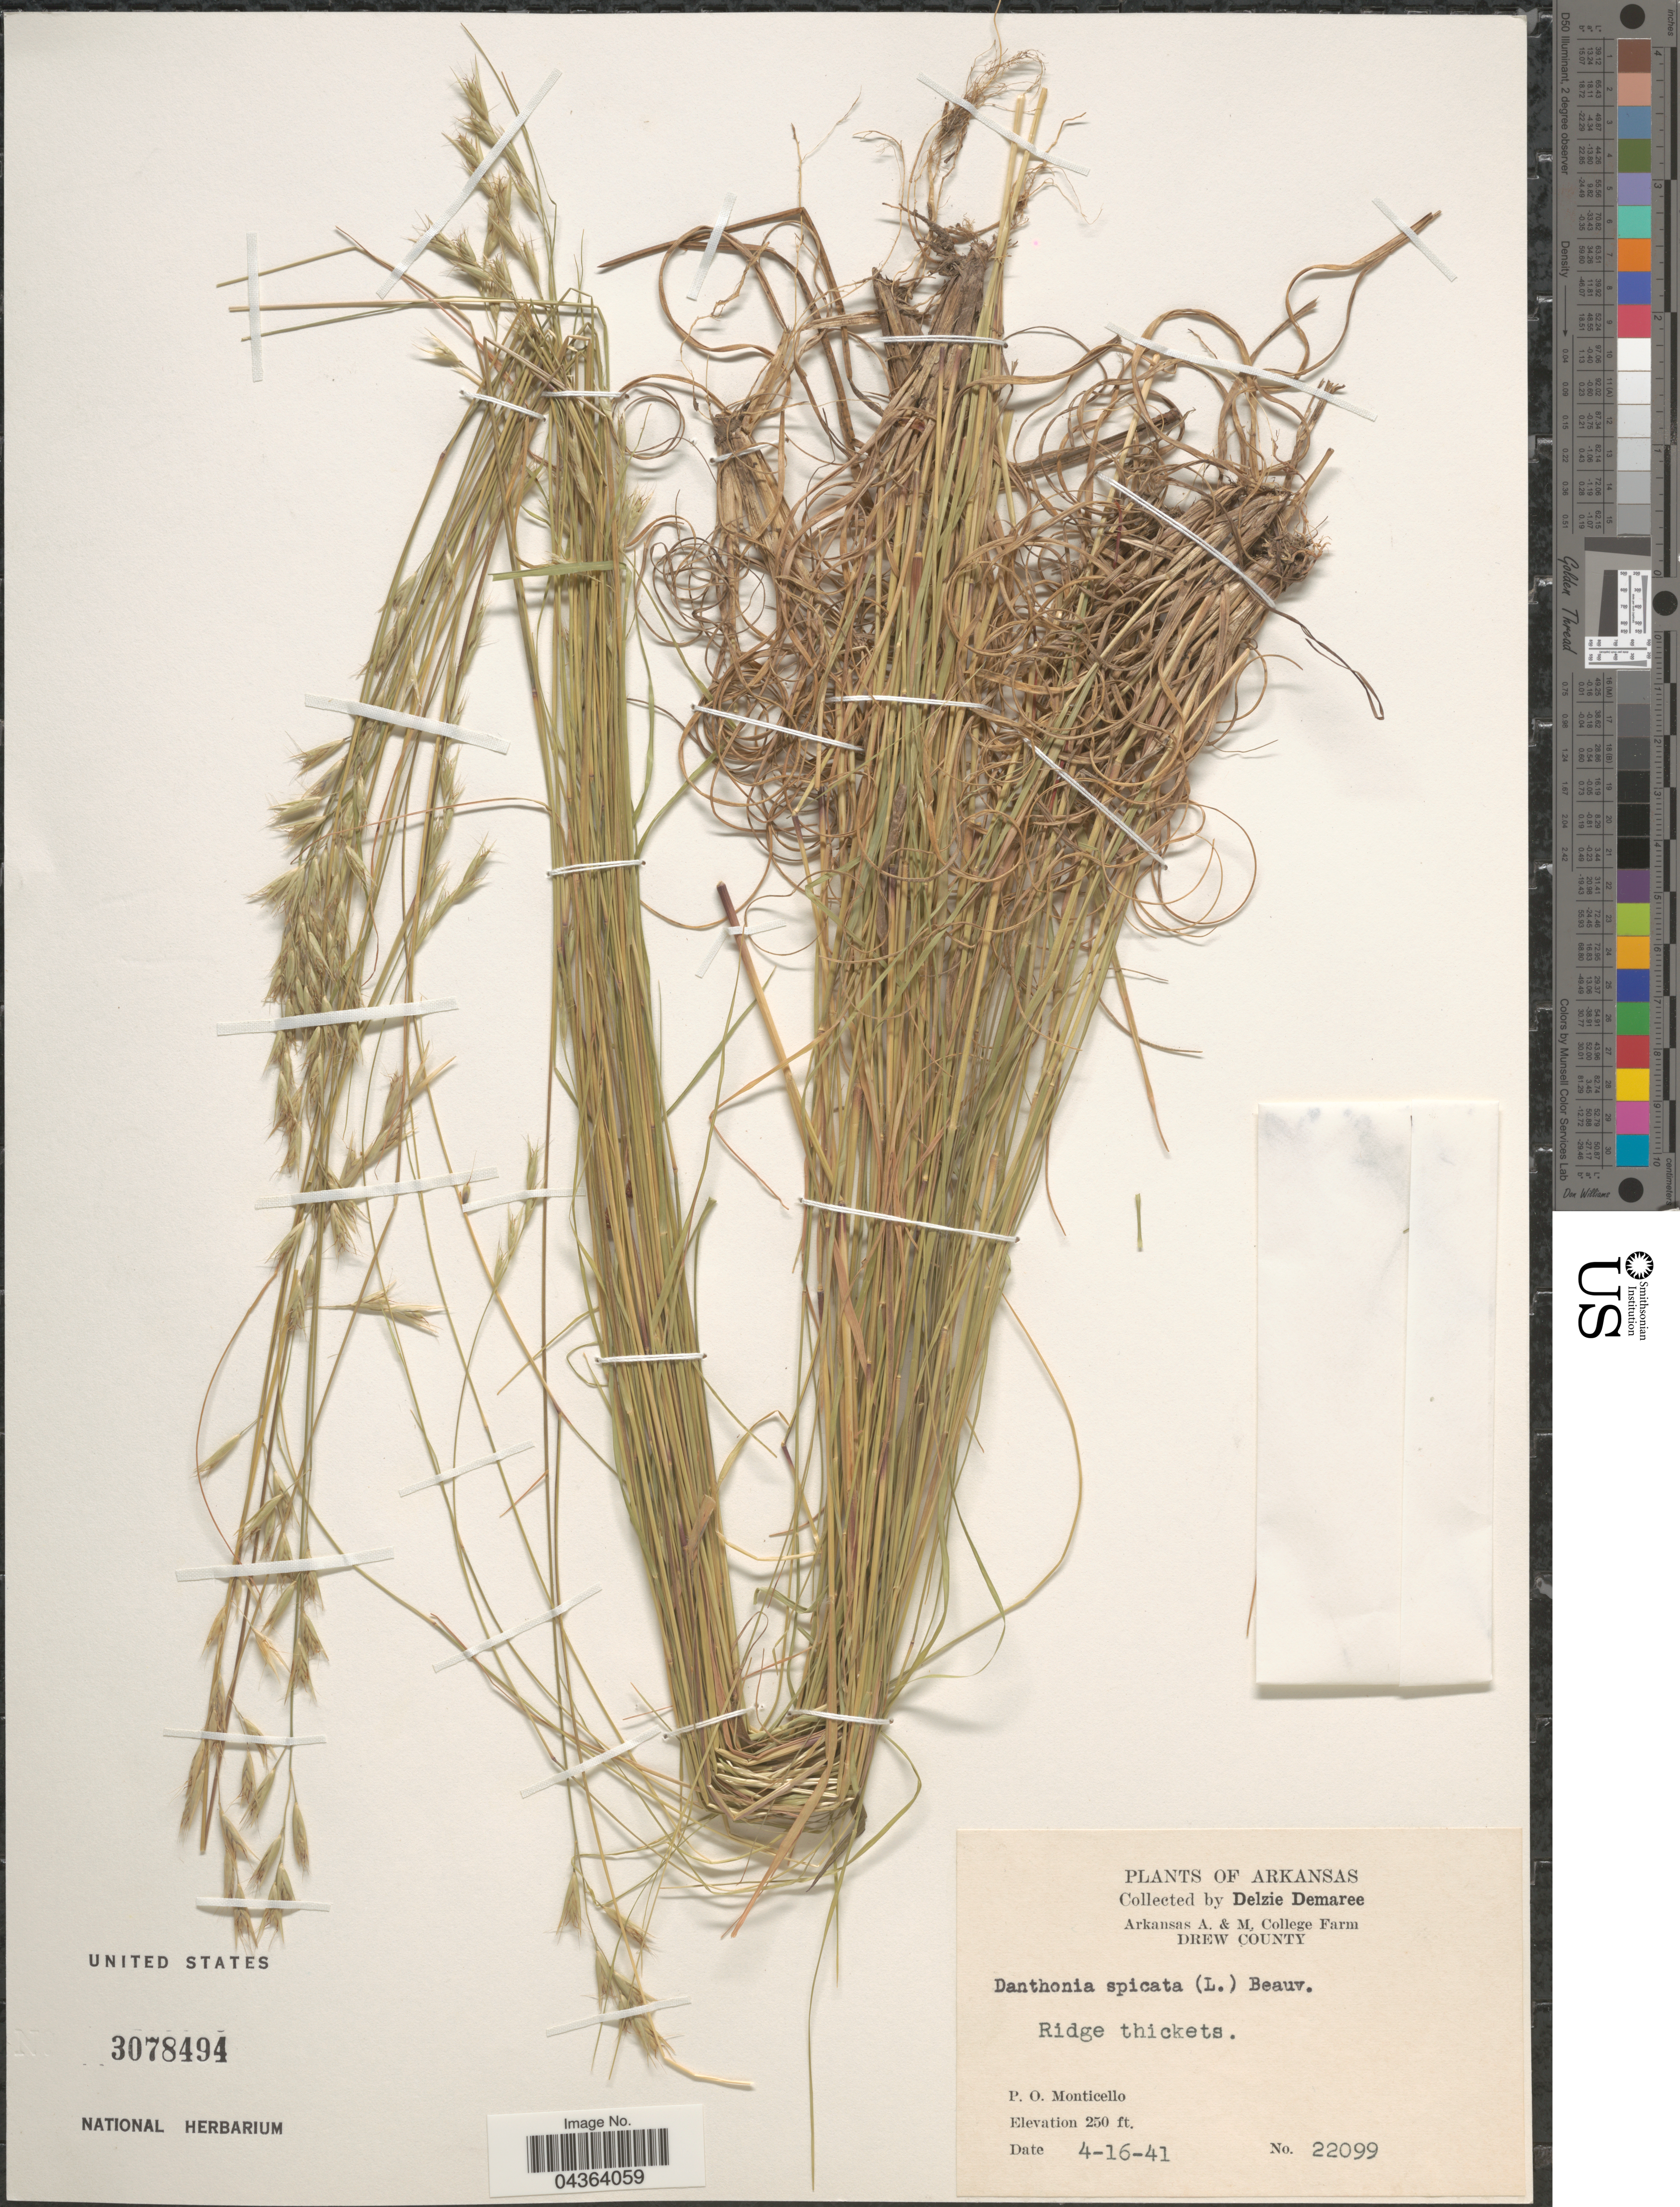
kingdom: Plantae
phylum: Tracheophyta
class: Liliopsida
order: Poales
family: Poaceae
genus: Danthonia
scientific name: Danthonia spicata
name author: (L.) P. Beauv. ex Roem. & Schult.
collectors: D. Demaree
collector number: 22099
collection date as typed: Transcribed d/m/y: 16/4/41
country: United States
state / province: Arkansas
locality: Arkansas A. & M. College Farm Drew County. Ridge thickets. P. O. Monticello.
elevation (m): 76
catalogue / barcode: US 3078494